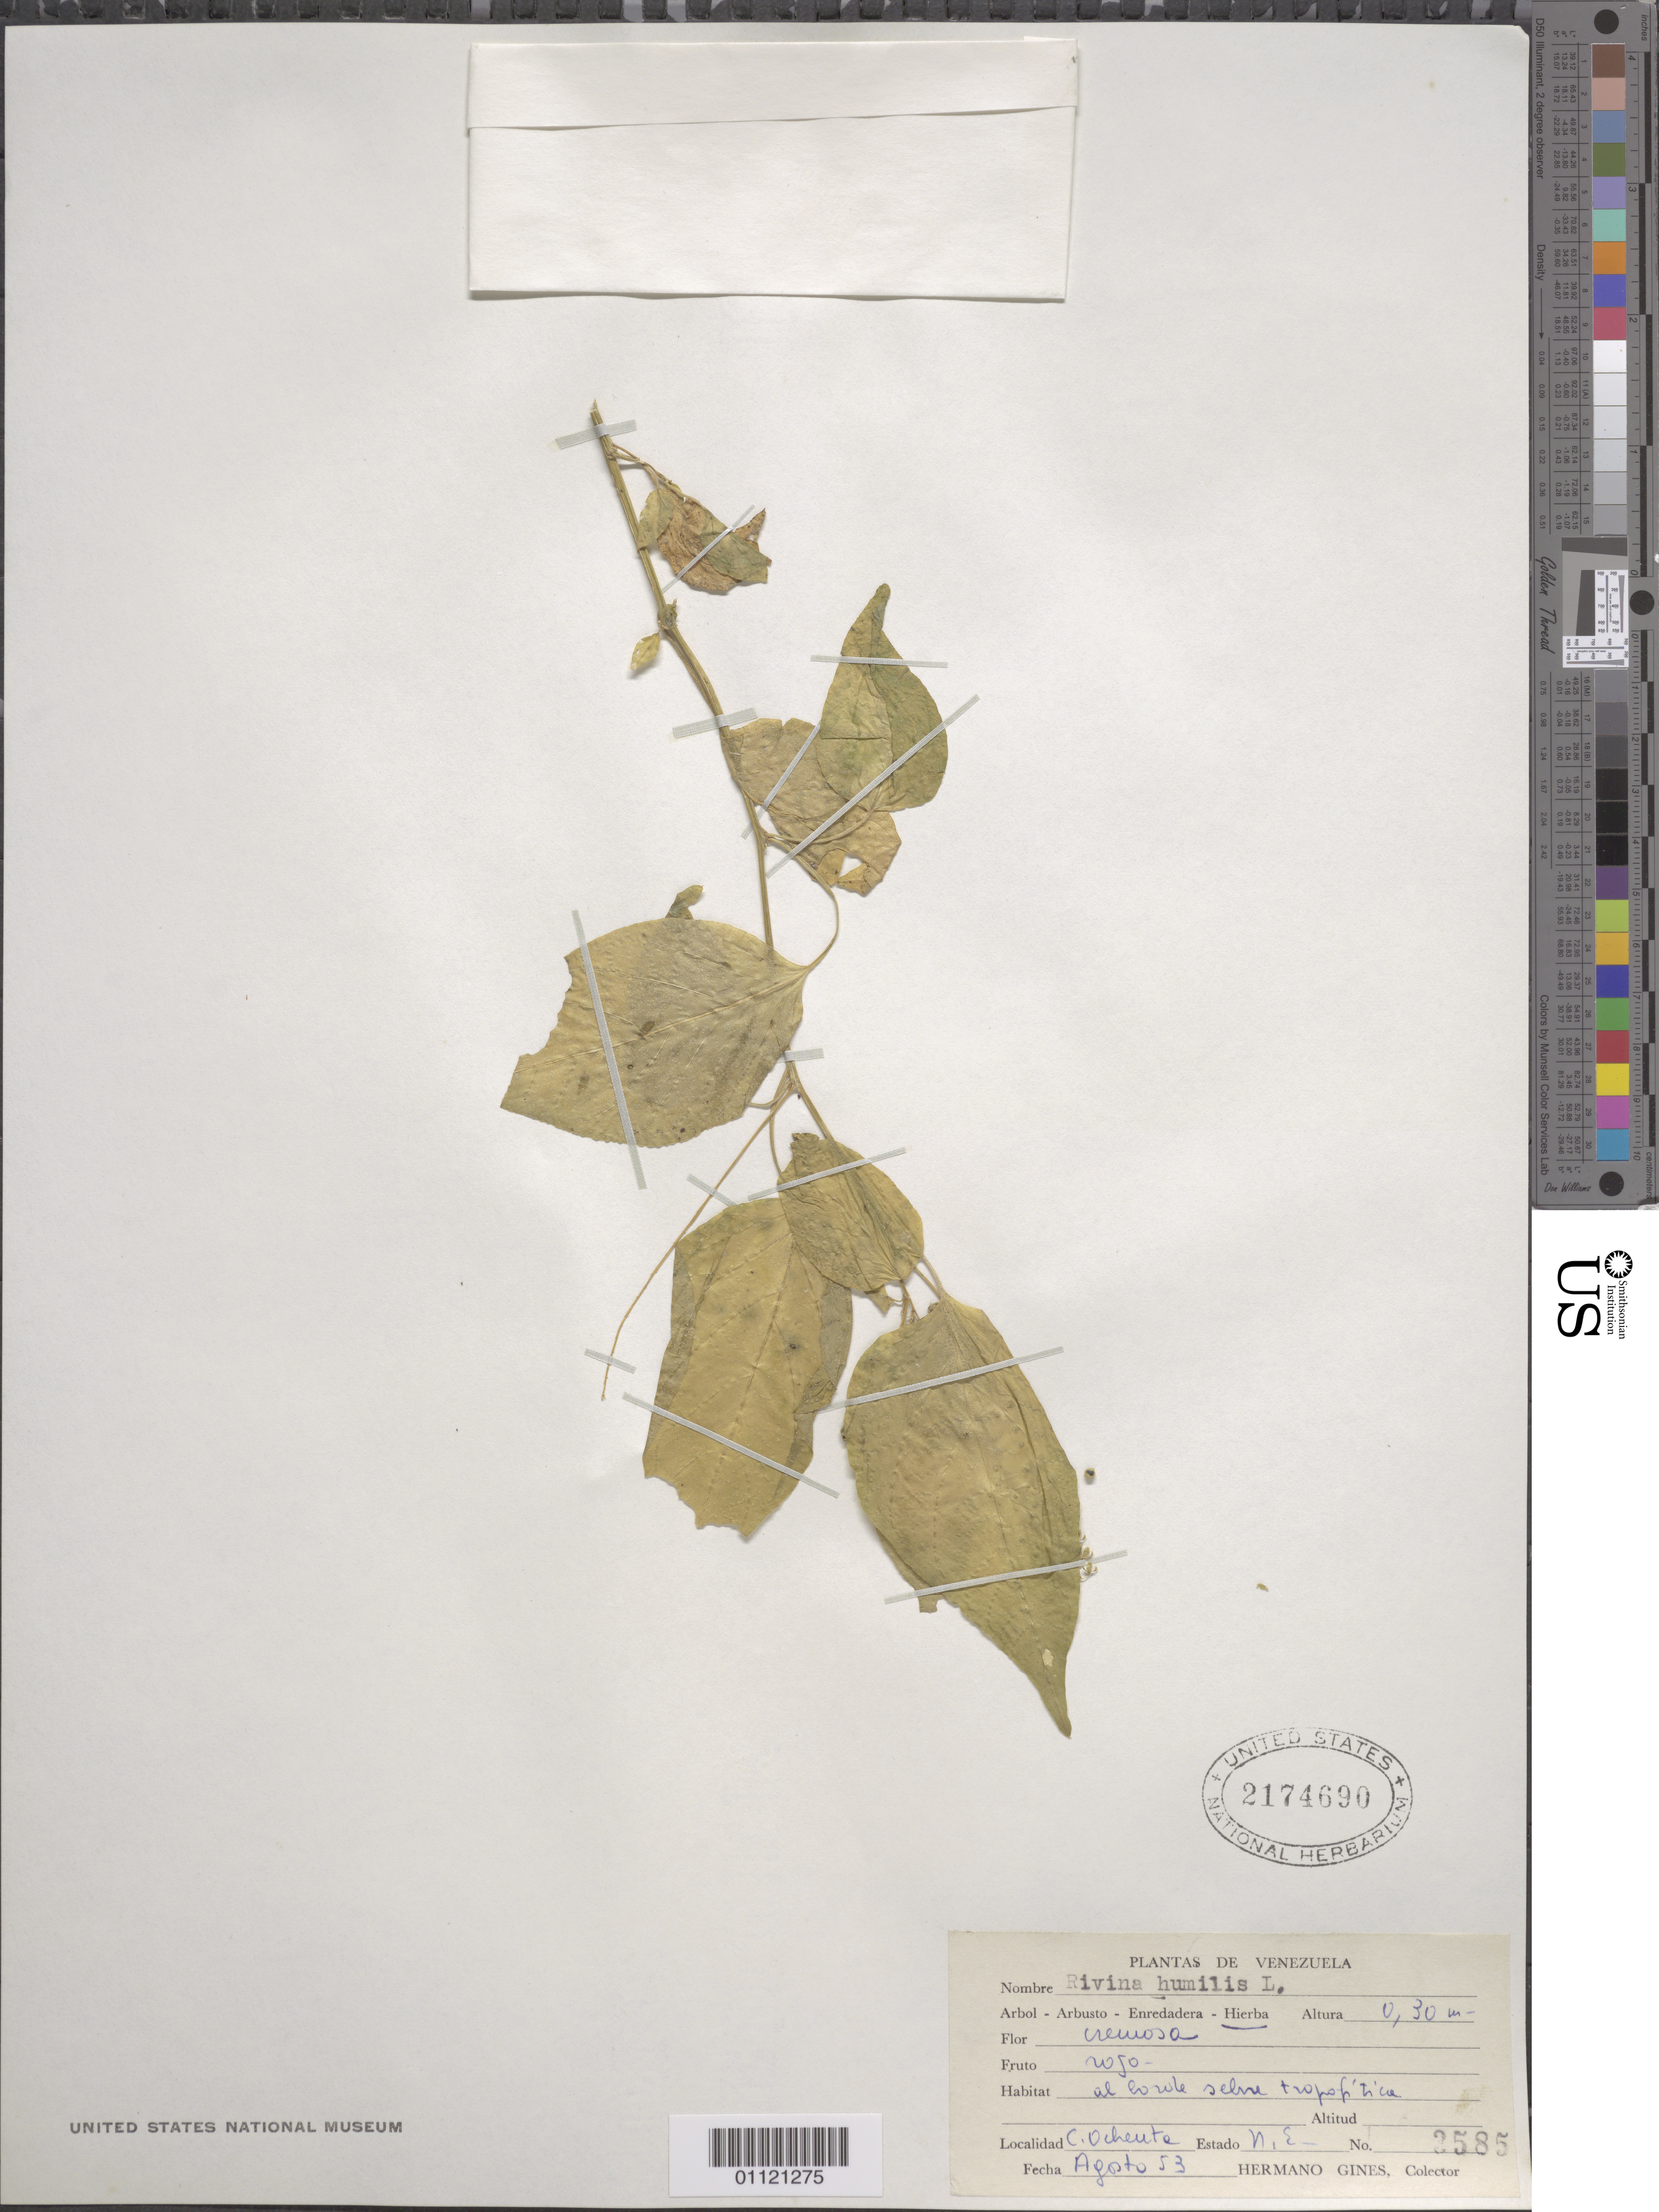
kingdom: Plantae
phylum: Tracheophyta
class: Magnoliopsida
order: Caryophyllales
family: Phytolaccaceae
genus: Rivina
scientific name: Rivina humilis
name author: L.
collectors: Bro. Gines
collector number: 3585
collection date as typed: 01 Aug 1953 to 31 Aug 1953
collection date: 1953-08-01/1953-08-31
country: Venezuela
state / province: Nueva Esparta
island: Margarita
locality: C. Ochente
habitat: al borde selva tropofítica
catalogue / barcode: US 2174690